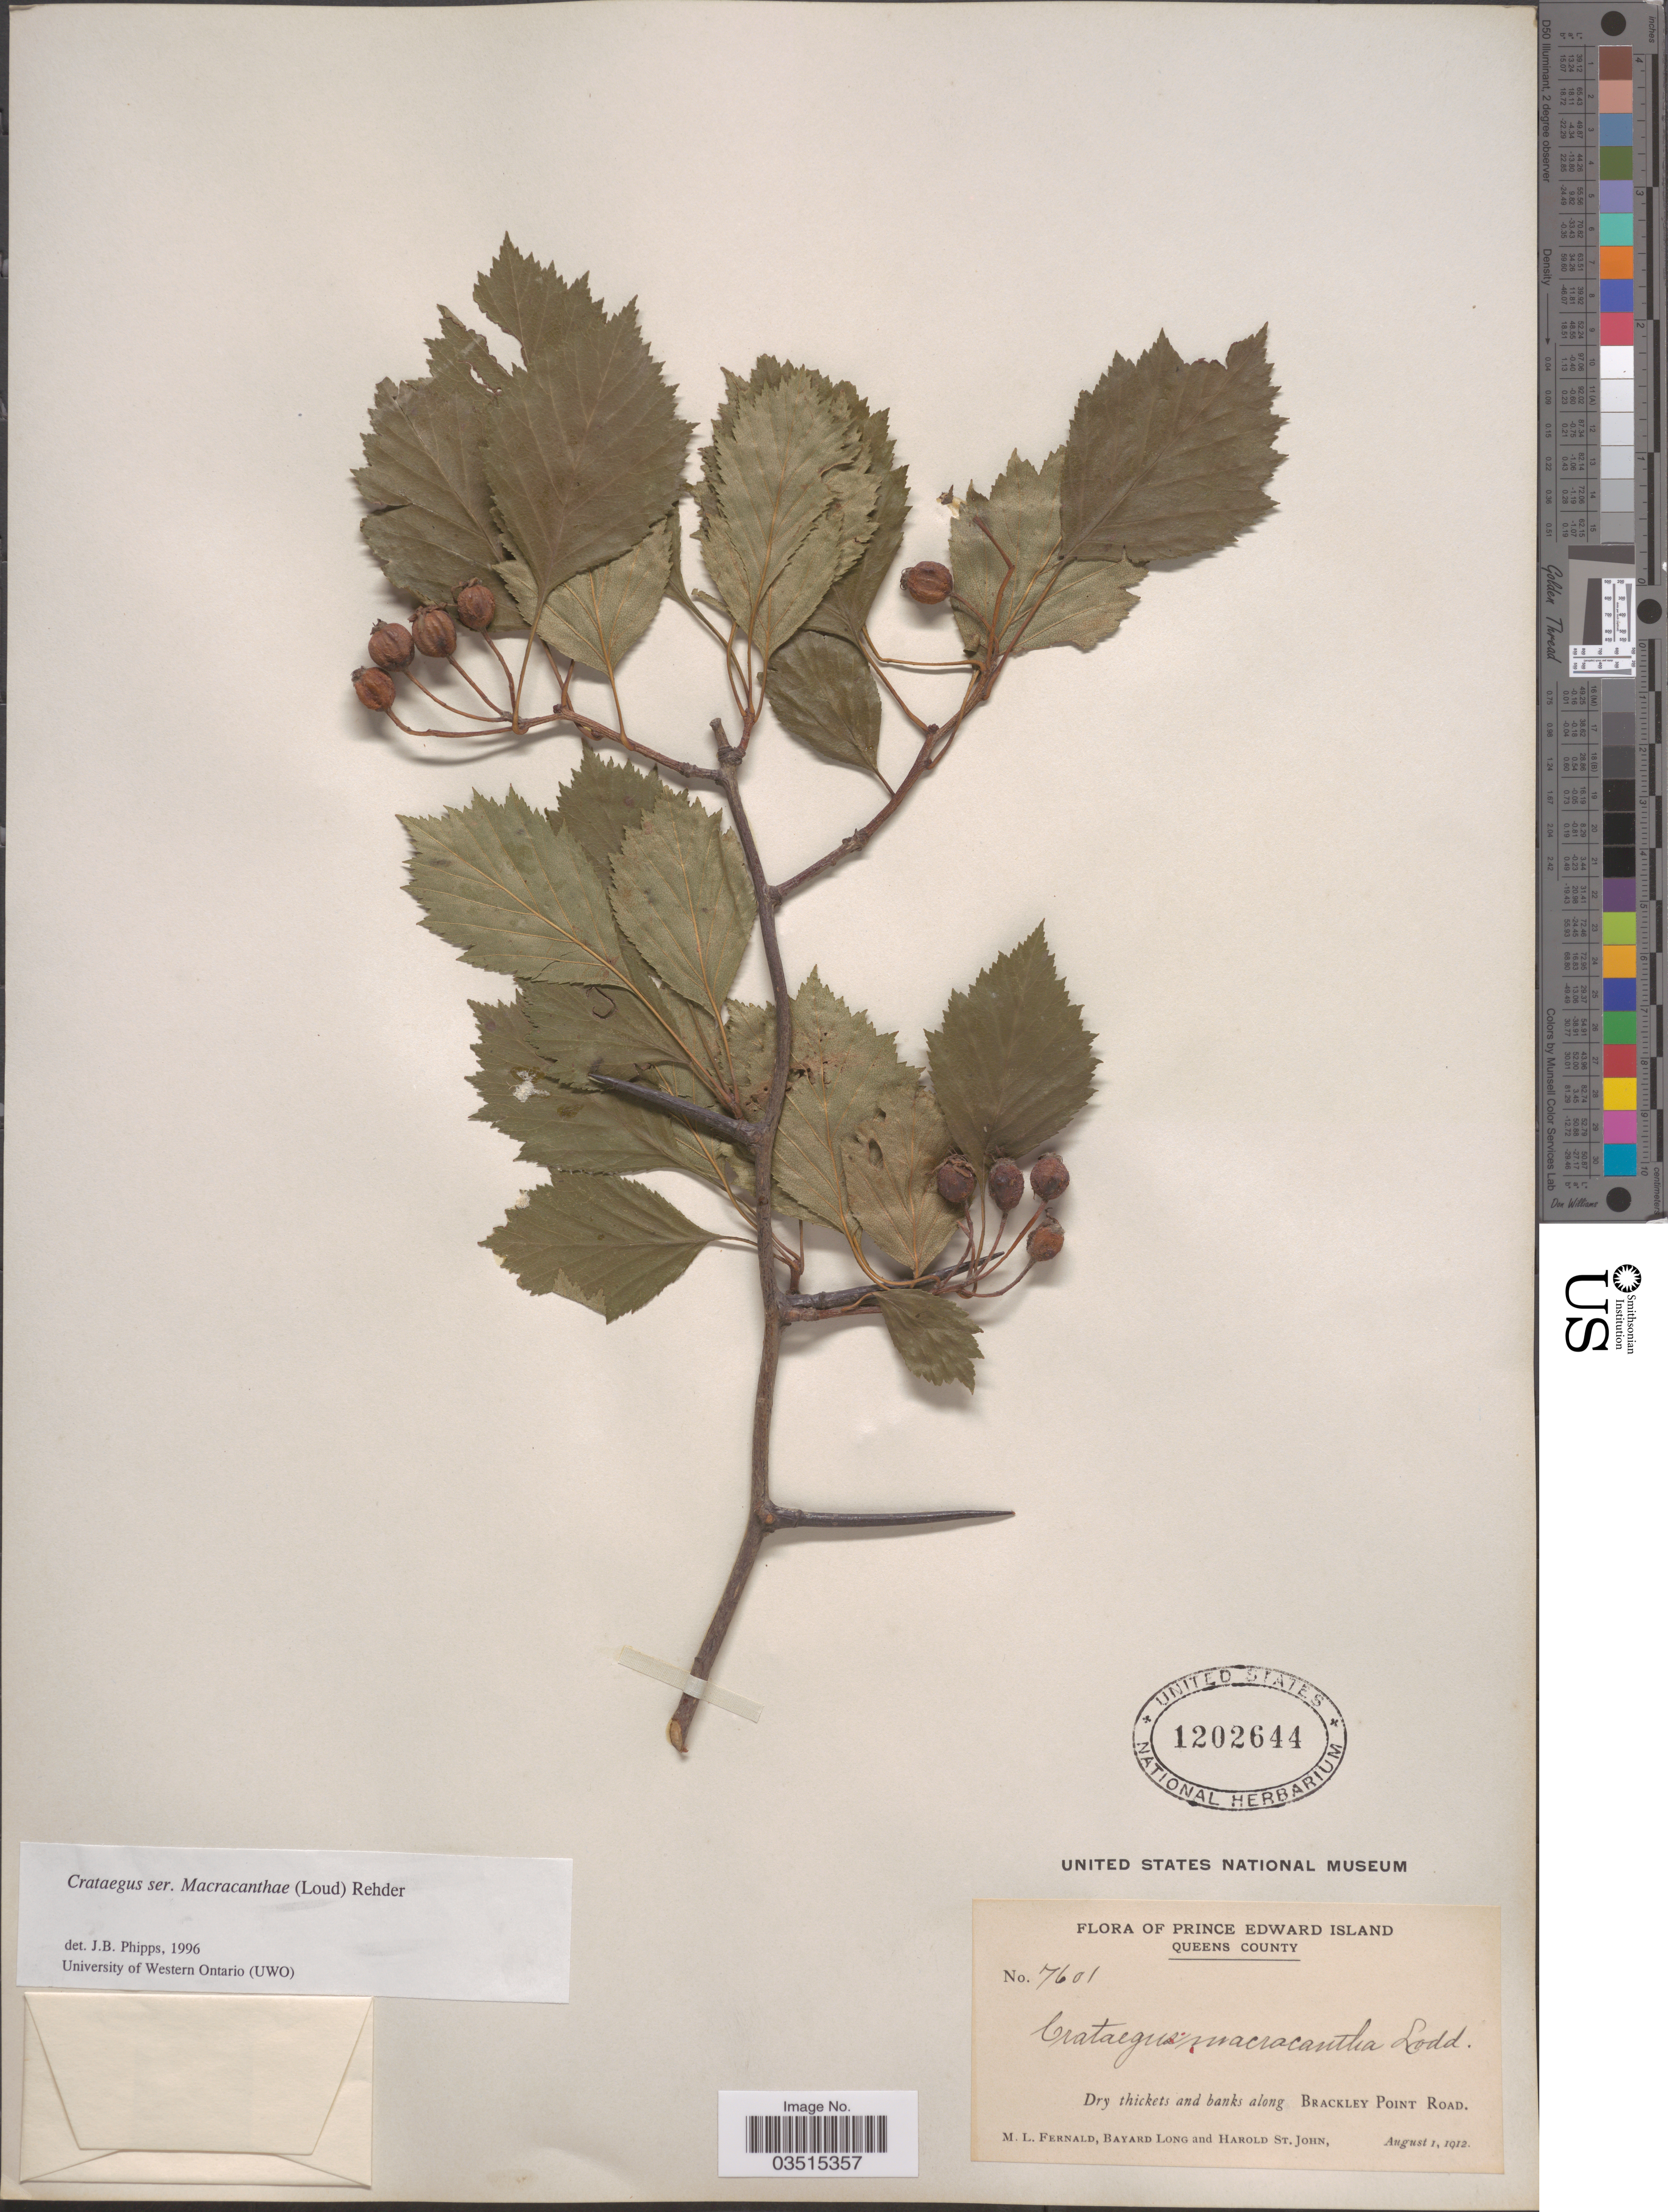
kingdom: Plantae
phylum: Tracheophyta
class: Magnoliopsida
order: Rosales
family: Rosaceae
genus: Crataegus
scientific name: Crataegus macracantha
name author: (Lindl.) Lodd. ex Loudon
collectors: M. L. Fernald, B. Long & H. St. John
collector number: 7601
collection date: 1912-08-01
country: Canada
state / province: Prince Edward Island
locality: Queens County. Brackley Point Road.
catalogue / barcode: US 1202644